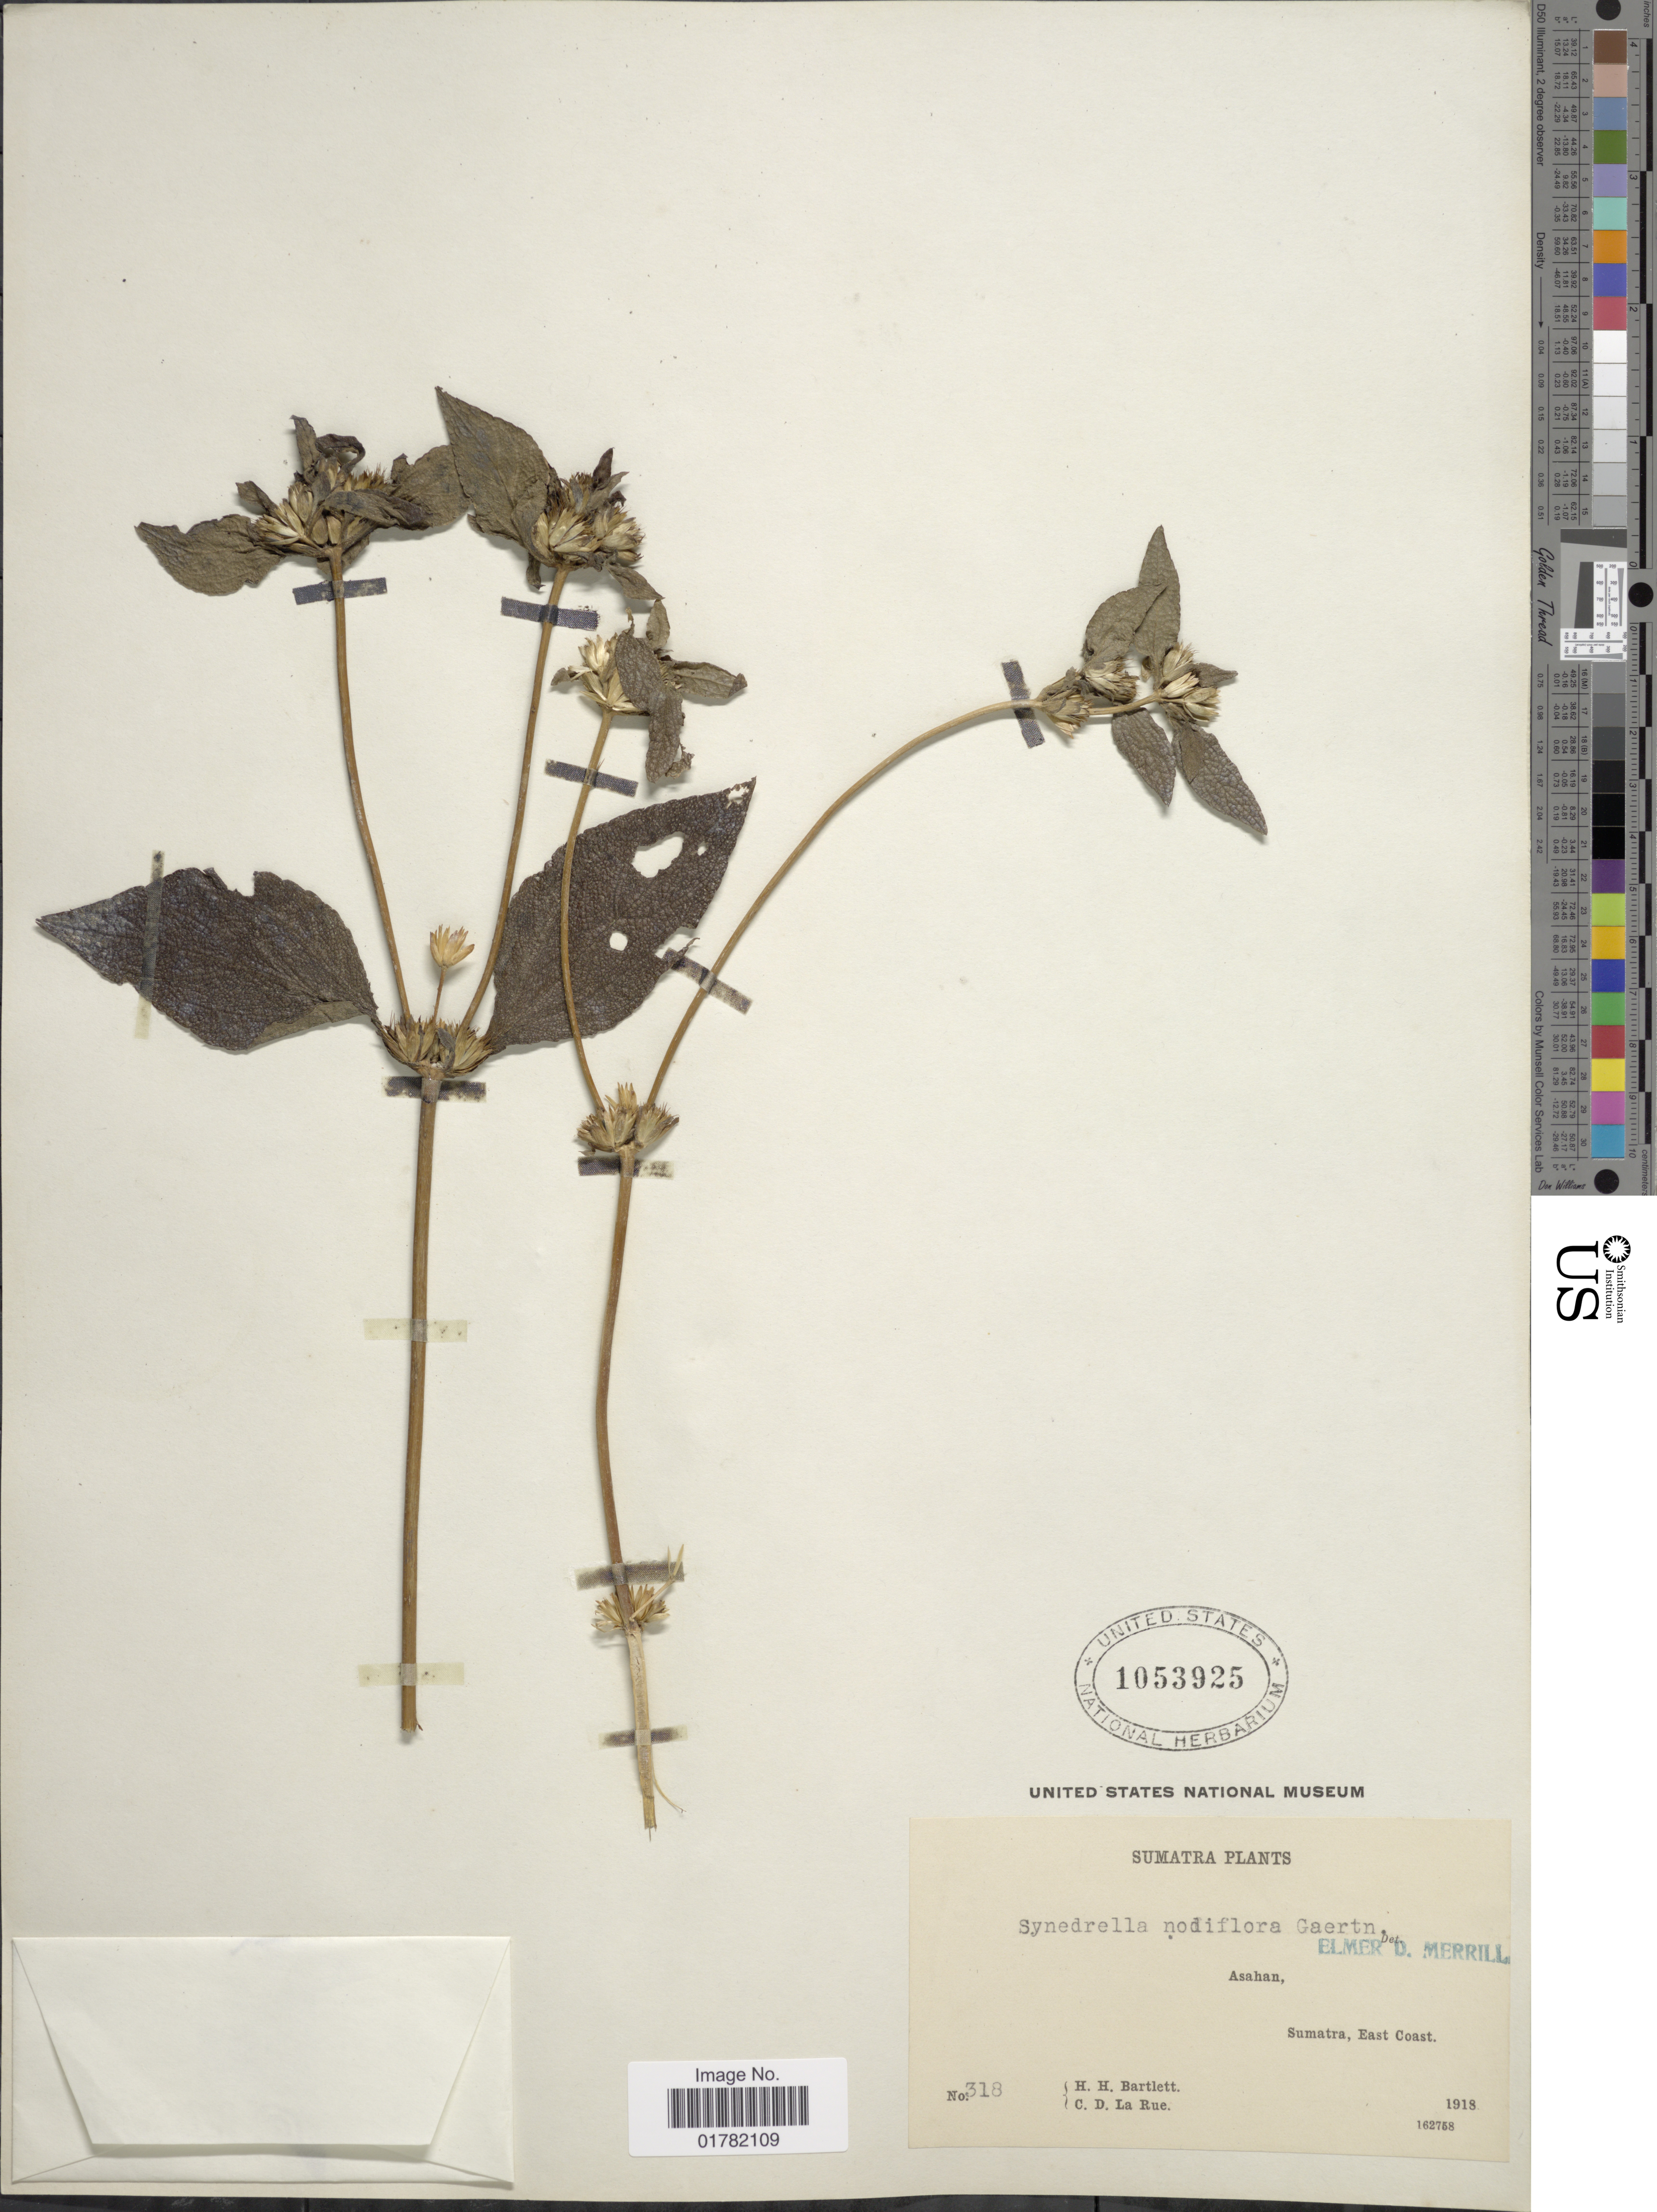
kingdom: Plantae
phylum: Tracheophyta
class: Magnoliopsida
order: Asterales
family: Asteraceae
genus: Synedrella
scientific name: Synedrella nodiflora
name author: (L.) Gaertn.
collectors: H. H. Bartlett & C. La Rue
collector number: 318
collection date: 1918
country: Indonesia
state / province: Sumatra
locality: Asahan, Sumatra, East Coast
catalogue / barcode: US 1053925